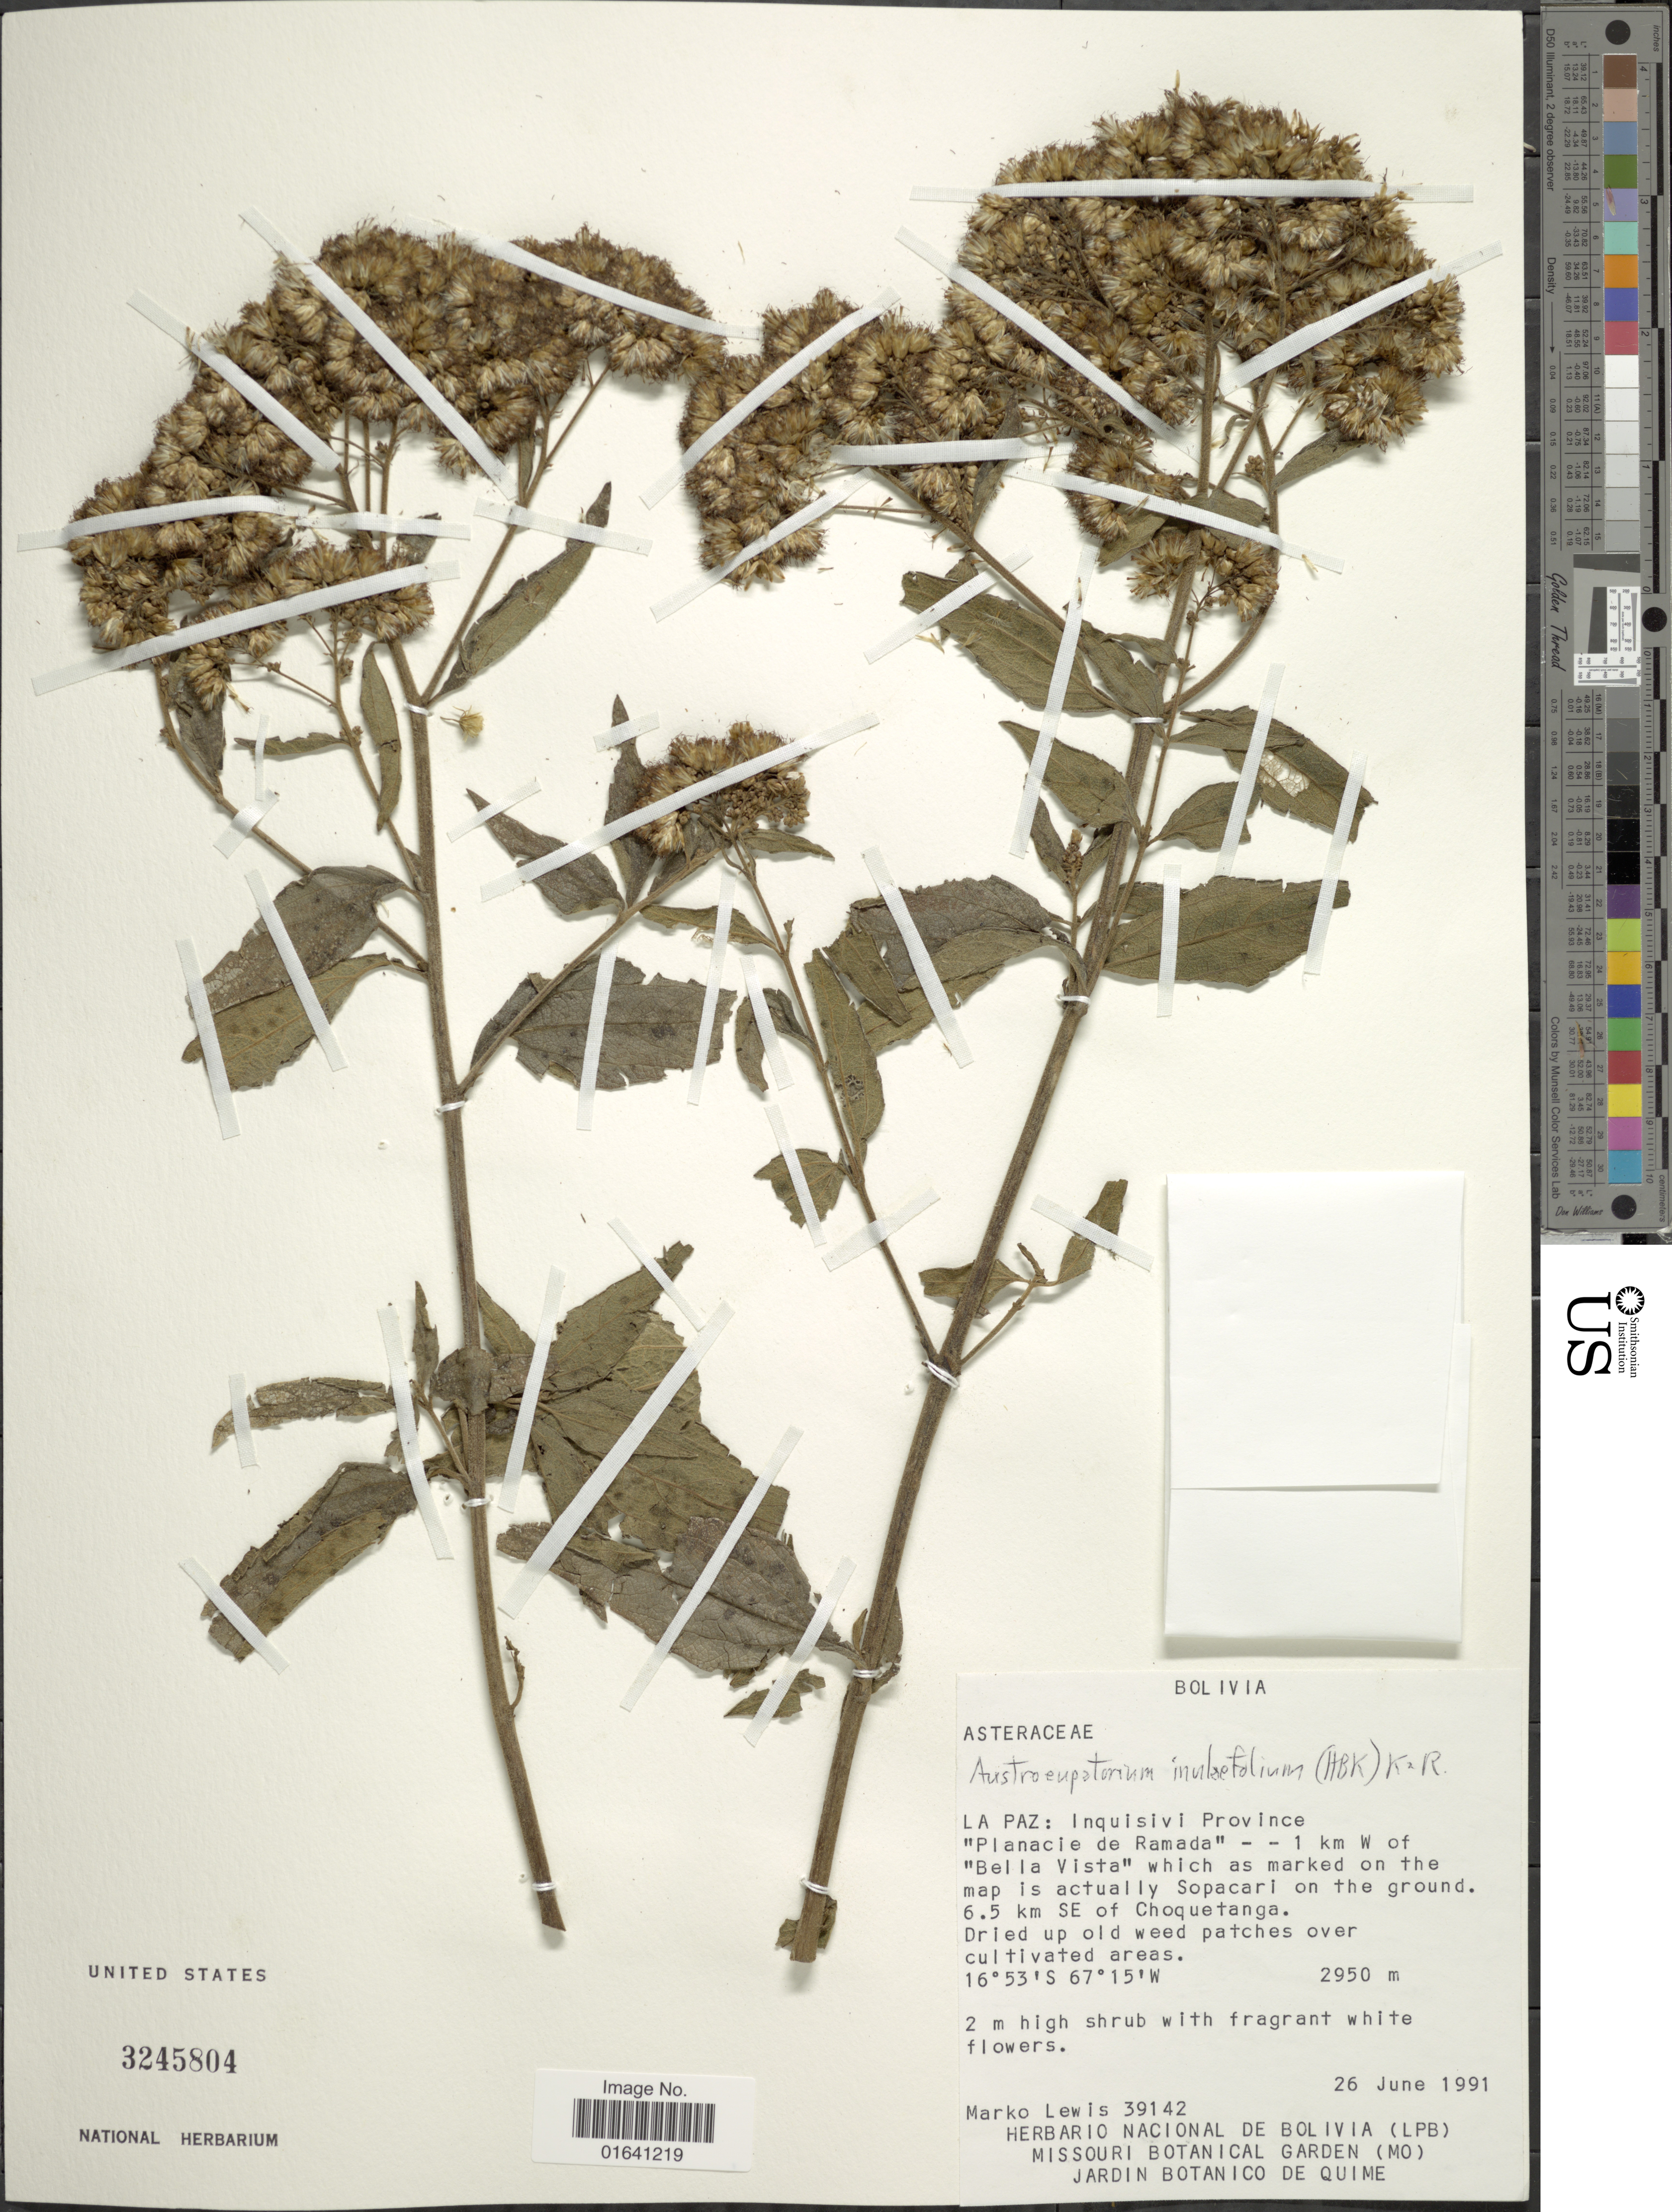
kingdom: Plantae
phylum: Tracheophyta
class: Magnoliopsida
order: Asterales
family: Asteraceae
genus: Austroeupatorium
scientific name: Austroeupatorium inulaefolium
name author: (Kunth) R.M. King & H. Rob.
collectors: M. A. Lewis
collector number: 39142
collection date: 1991-06-26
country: Bolivia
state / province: La Paz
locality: Inquisivi Province 'Planacie de Ranada' - - 1 km W of 'Bella Vista' which as marked on the map is actually Sopacari on the ground. 6.5 km SE of Choquetanga. Dried up old weed patches over cultivated areas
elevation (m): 2950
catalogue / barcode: US 3245804